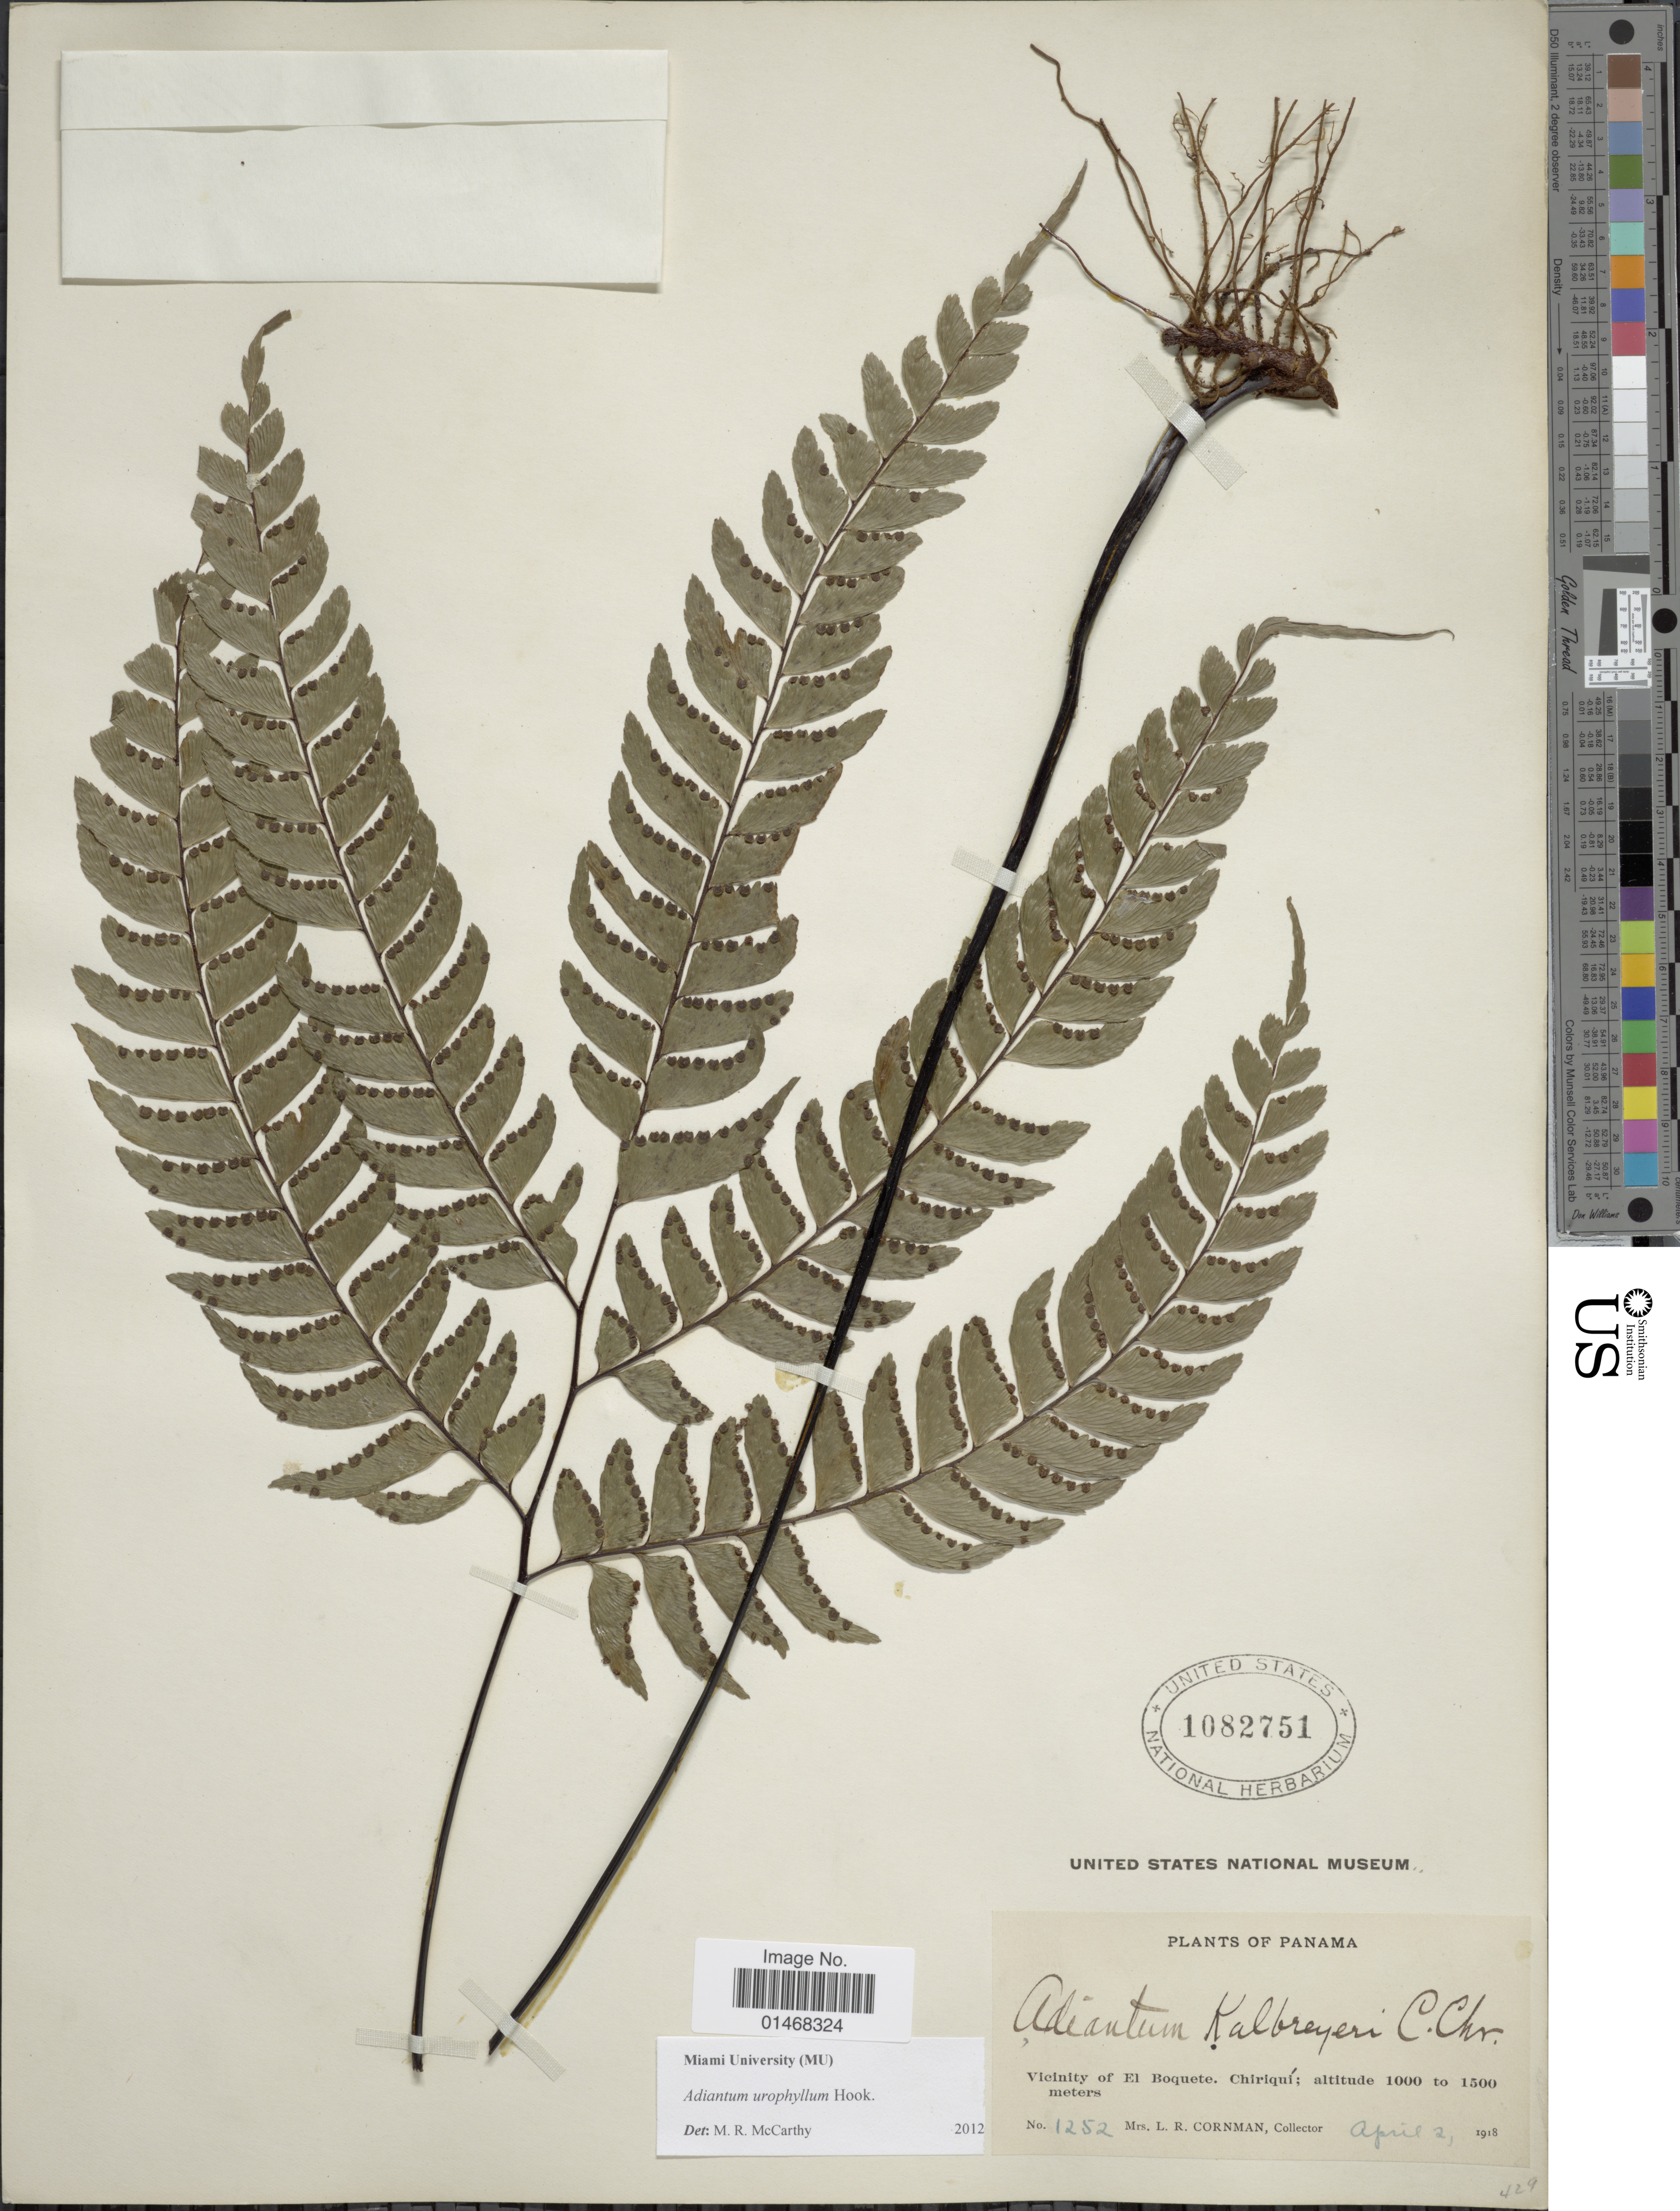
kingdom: Plantae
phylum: Tracheophyta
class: Polypodiopsida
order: Polypodiales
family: Pteridaceae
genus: Adiantum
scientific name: Adiantum urophyllum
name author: Hook.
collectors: L. Cornman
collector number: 1252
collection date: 1918-04-02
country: Panama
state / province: Chiriqui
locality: Vicinity of El Boquete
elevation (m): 1000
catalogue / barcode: US 1082751